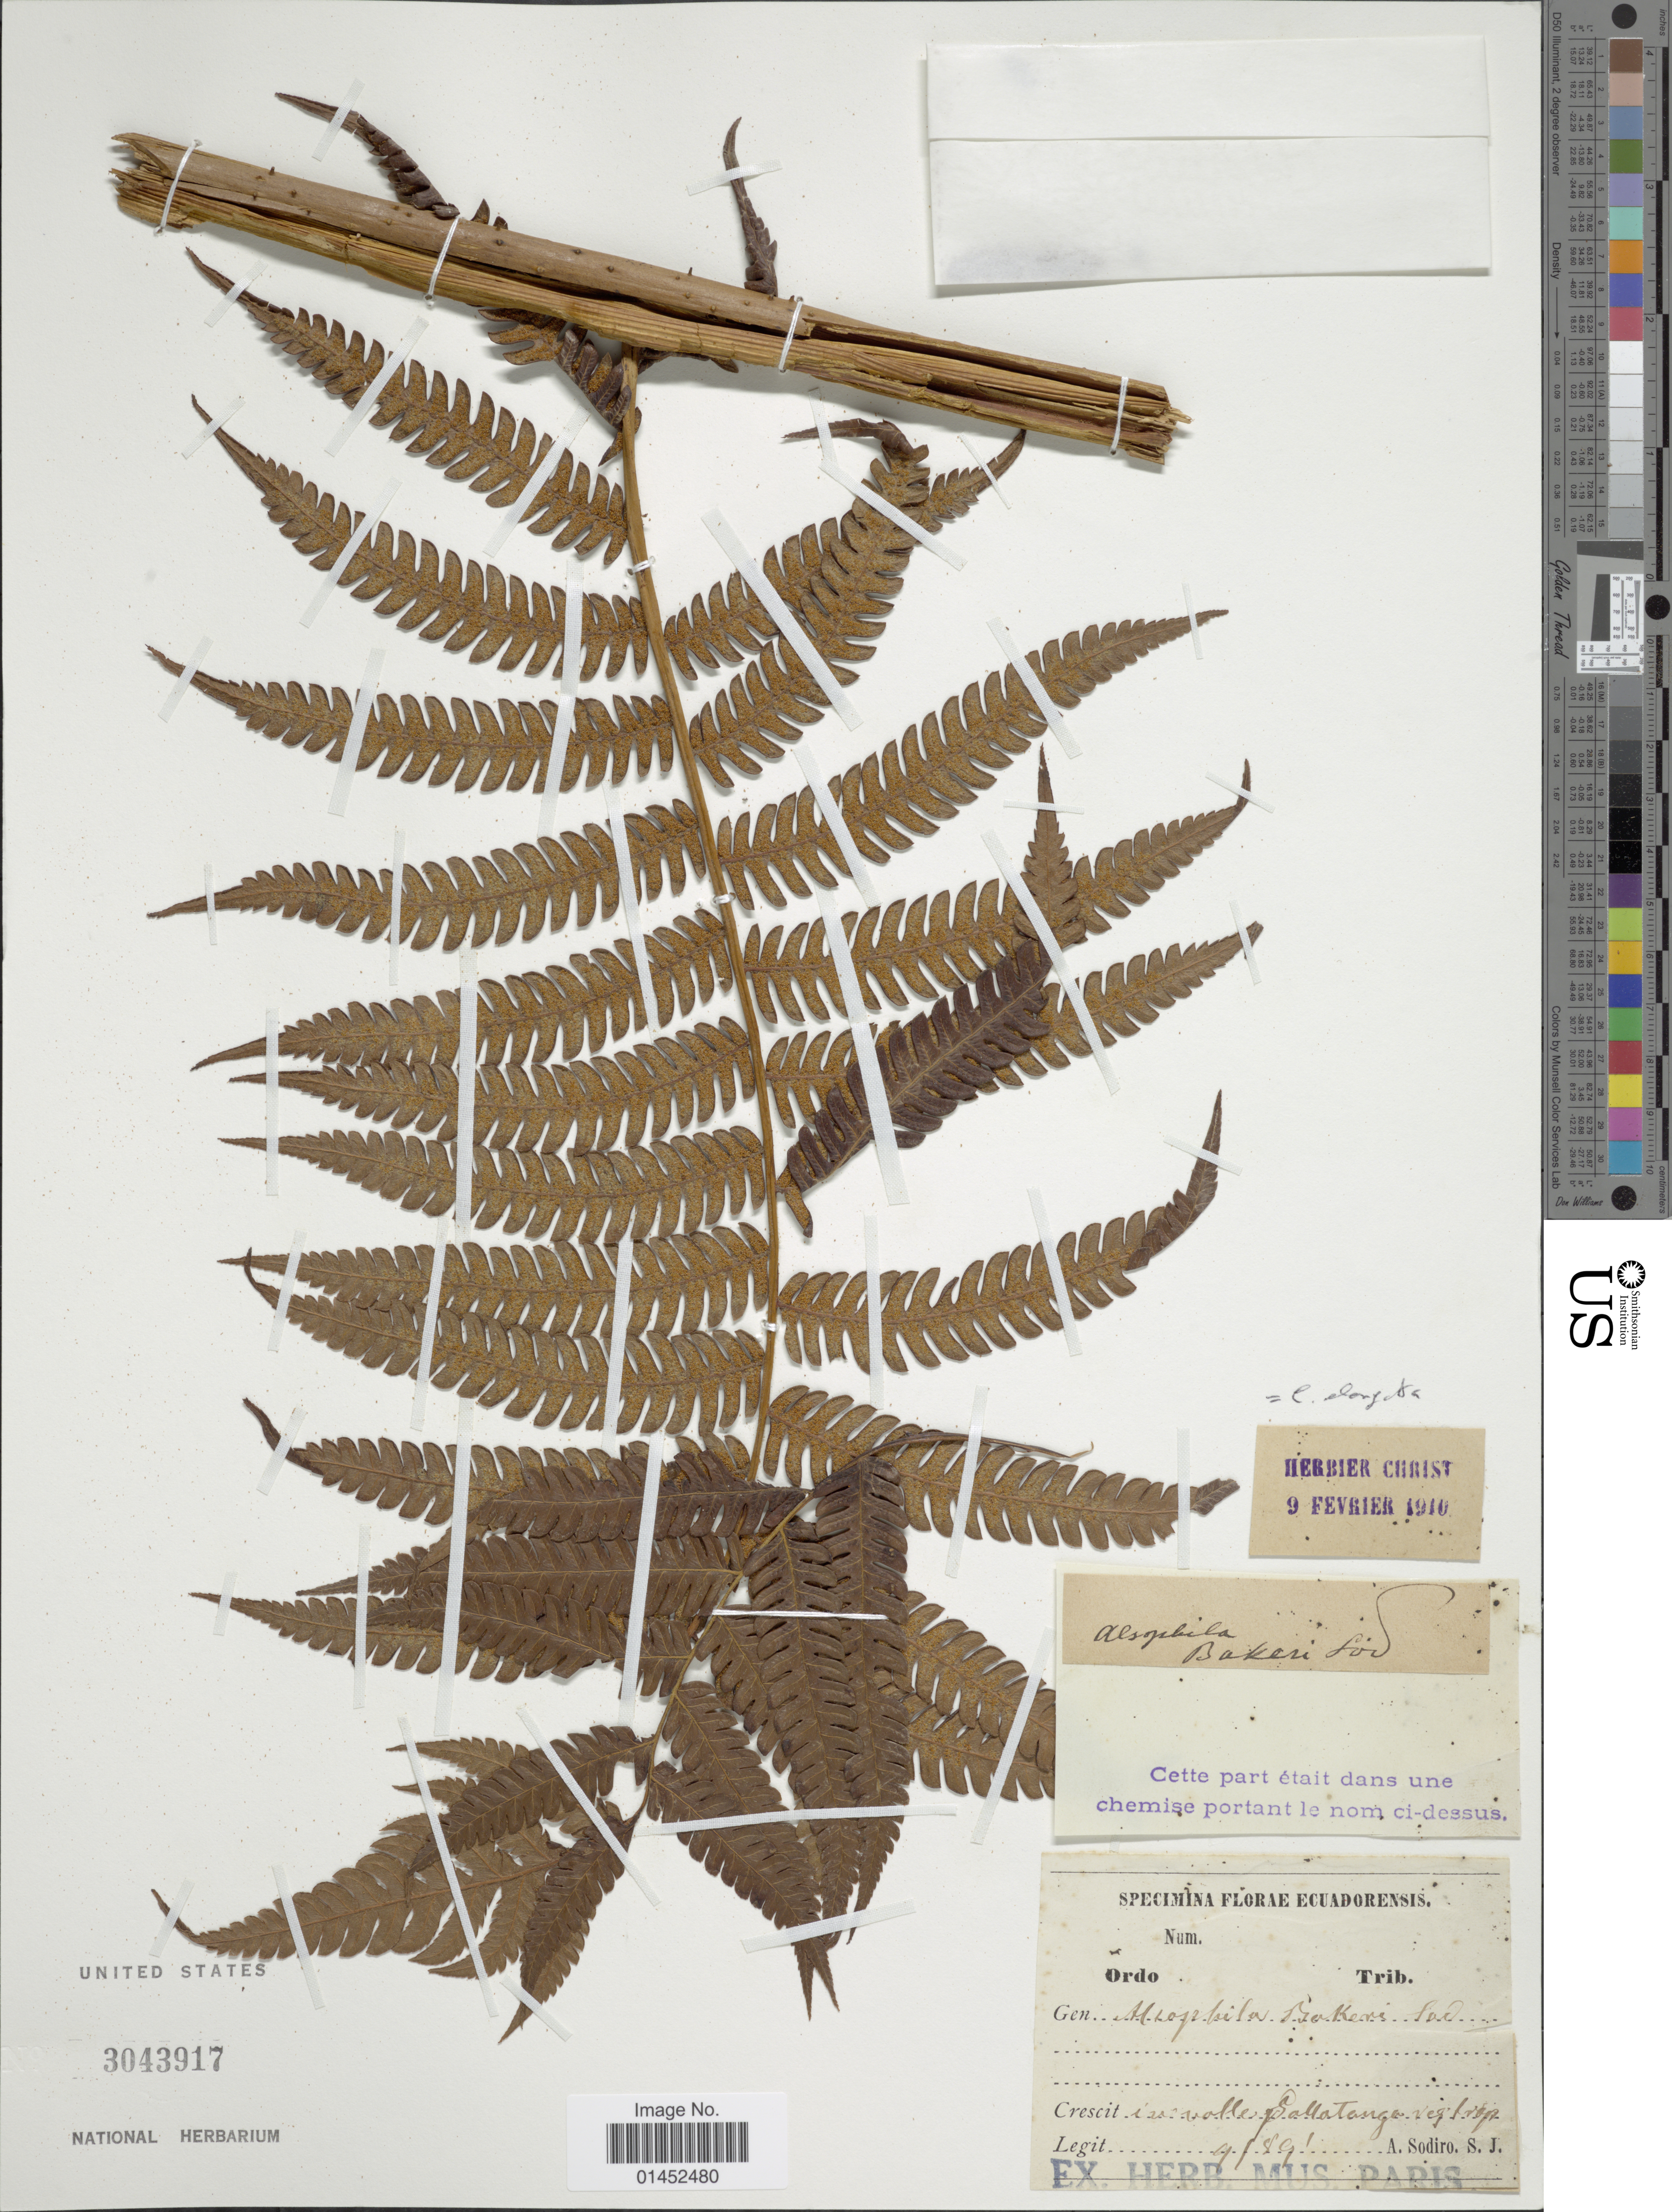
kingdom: Plantae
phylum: Tracheophyta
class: Polypodiopsida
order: Cyatheales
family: Cyatheaceae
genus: Cyathea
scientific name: Cyathea poeppigii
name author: (Hook.) Domin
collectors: A. Sodiro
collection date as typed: Transcribed d/m/y: /9/89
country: Ecuador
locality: In valle Pallatanga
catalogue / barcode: US 3043917